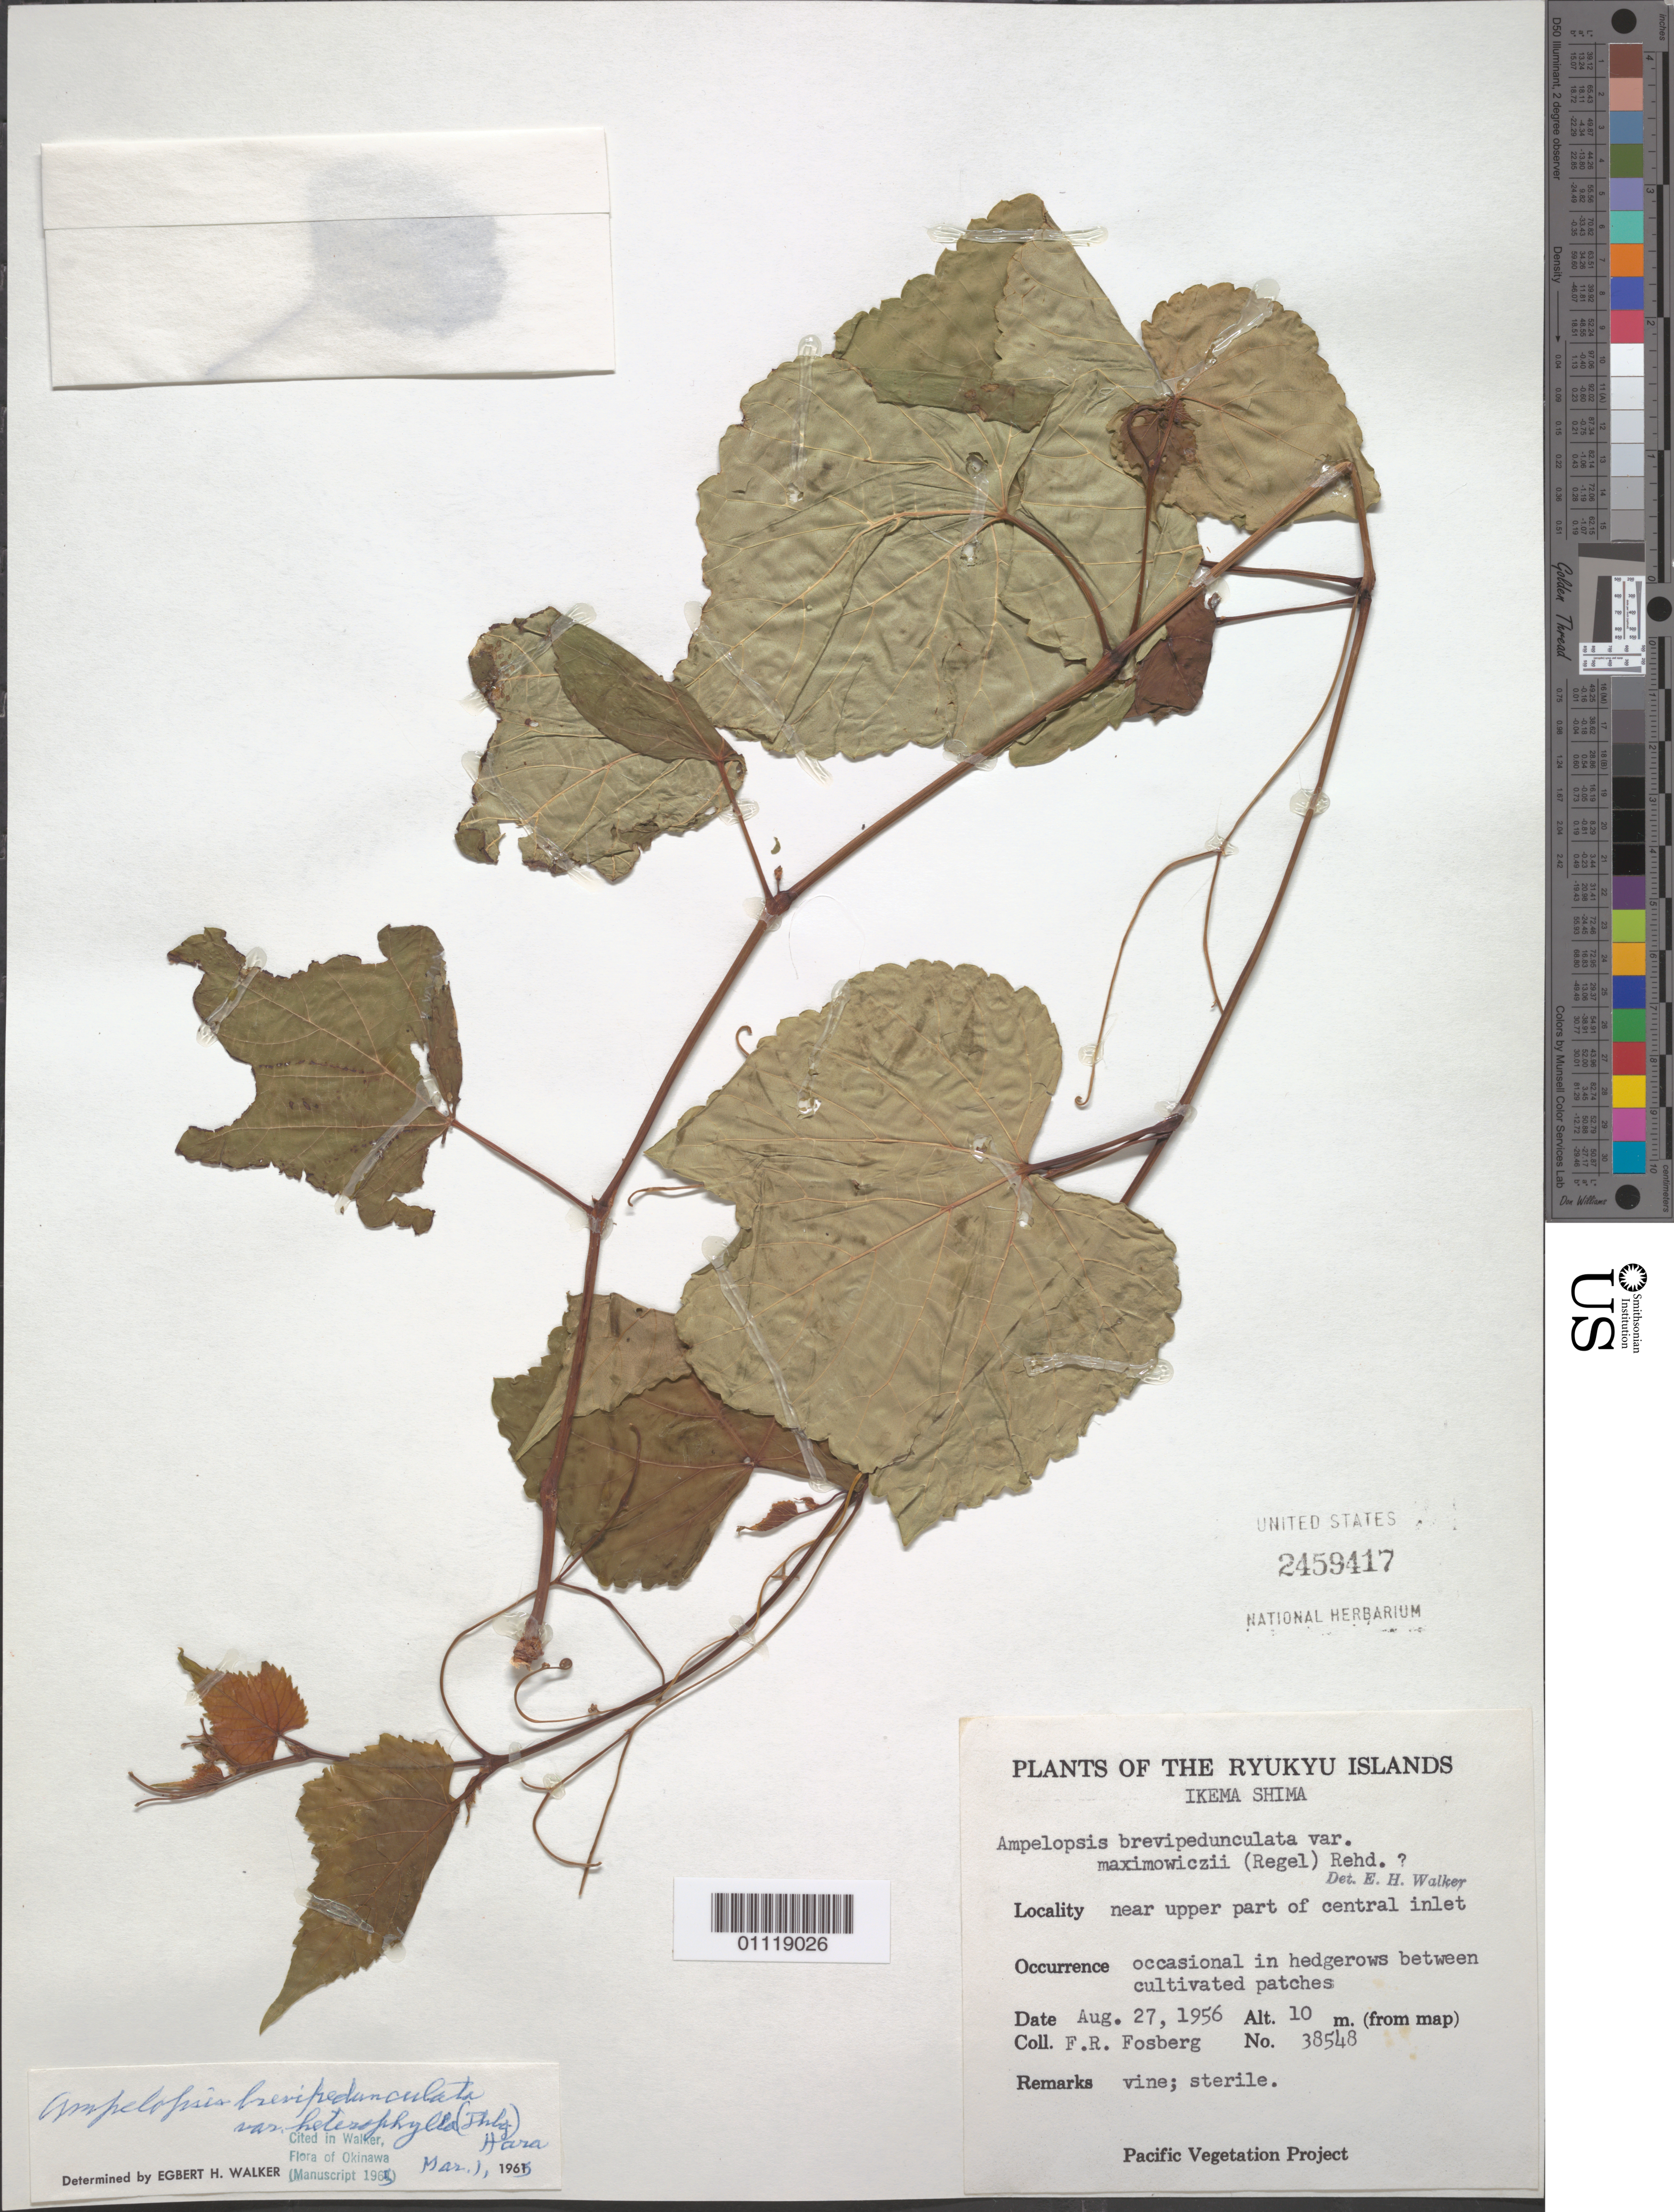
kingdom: Plantae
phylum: Tracheophyta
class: Magnoliopsida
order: Vitales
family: Vitaceae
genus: Ampelopsis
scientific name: Ampelopsis brevipedunculata var. heterophylla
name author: (Thunb.) H. Hara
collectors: F. R. Fosberg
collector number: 38548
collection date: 1956-08-27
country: Japan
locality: Ikema Shima.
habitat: Occasional in hedgerows between cultivated patches. Vine.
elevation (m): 10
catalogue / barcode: US 2459417